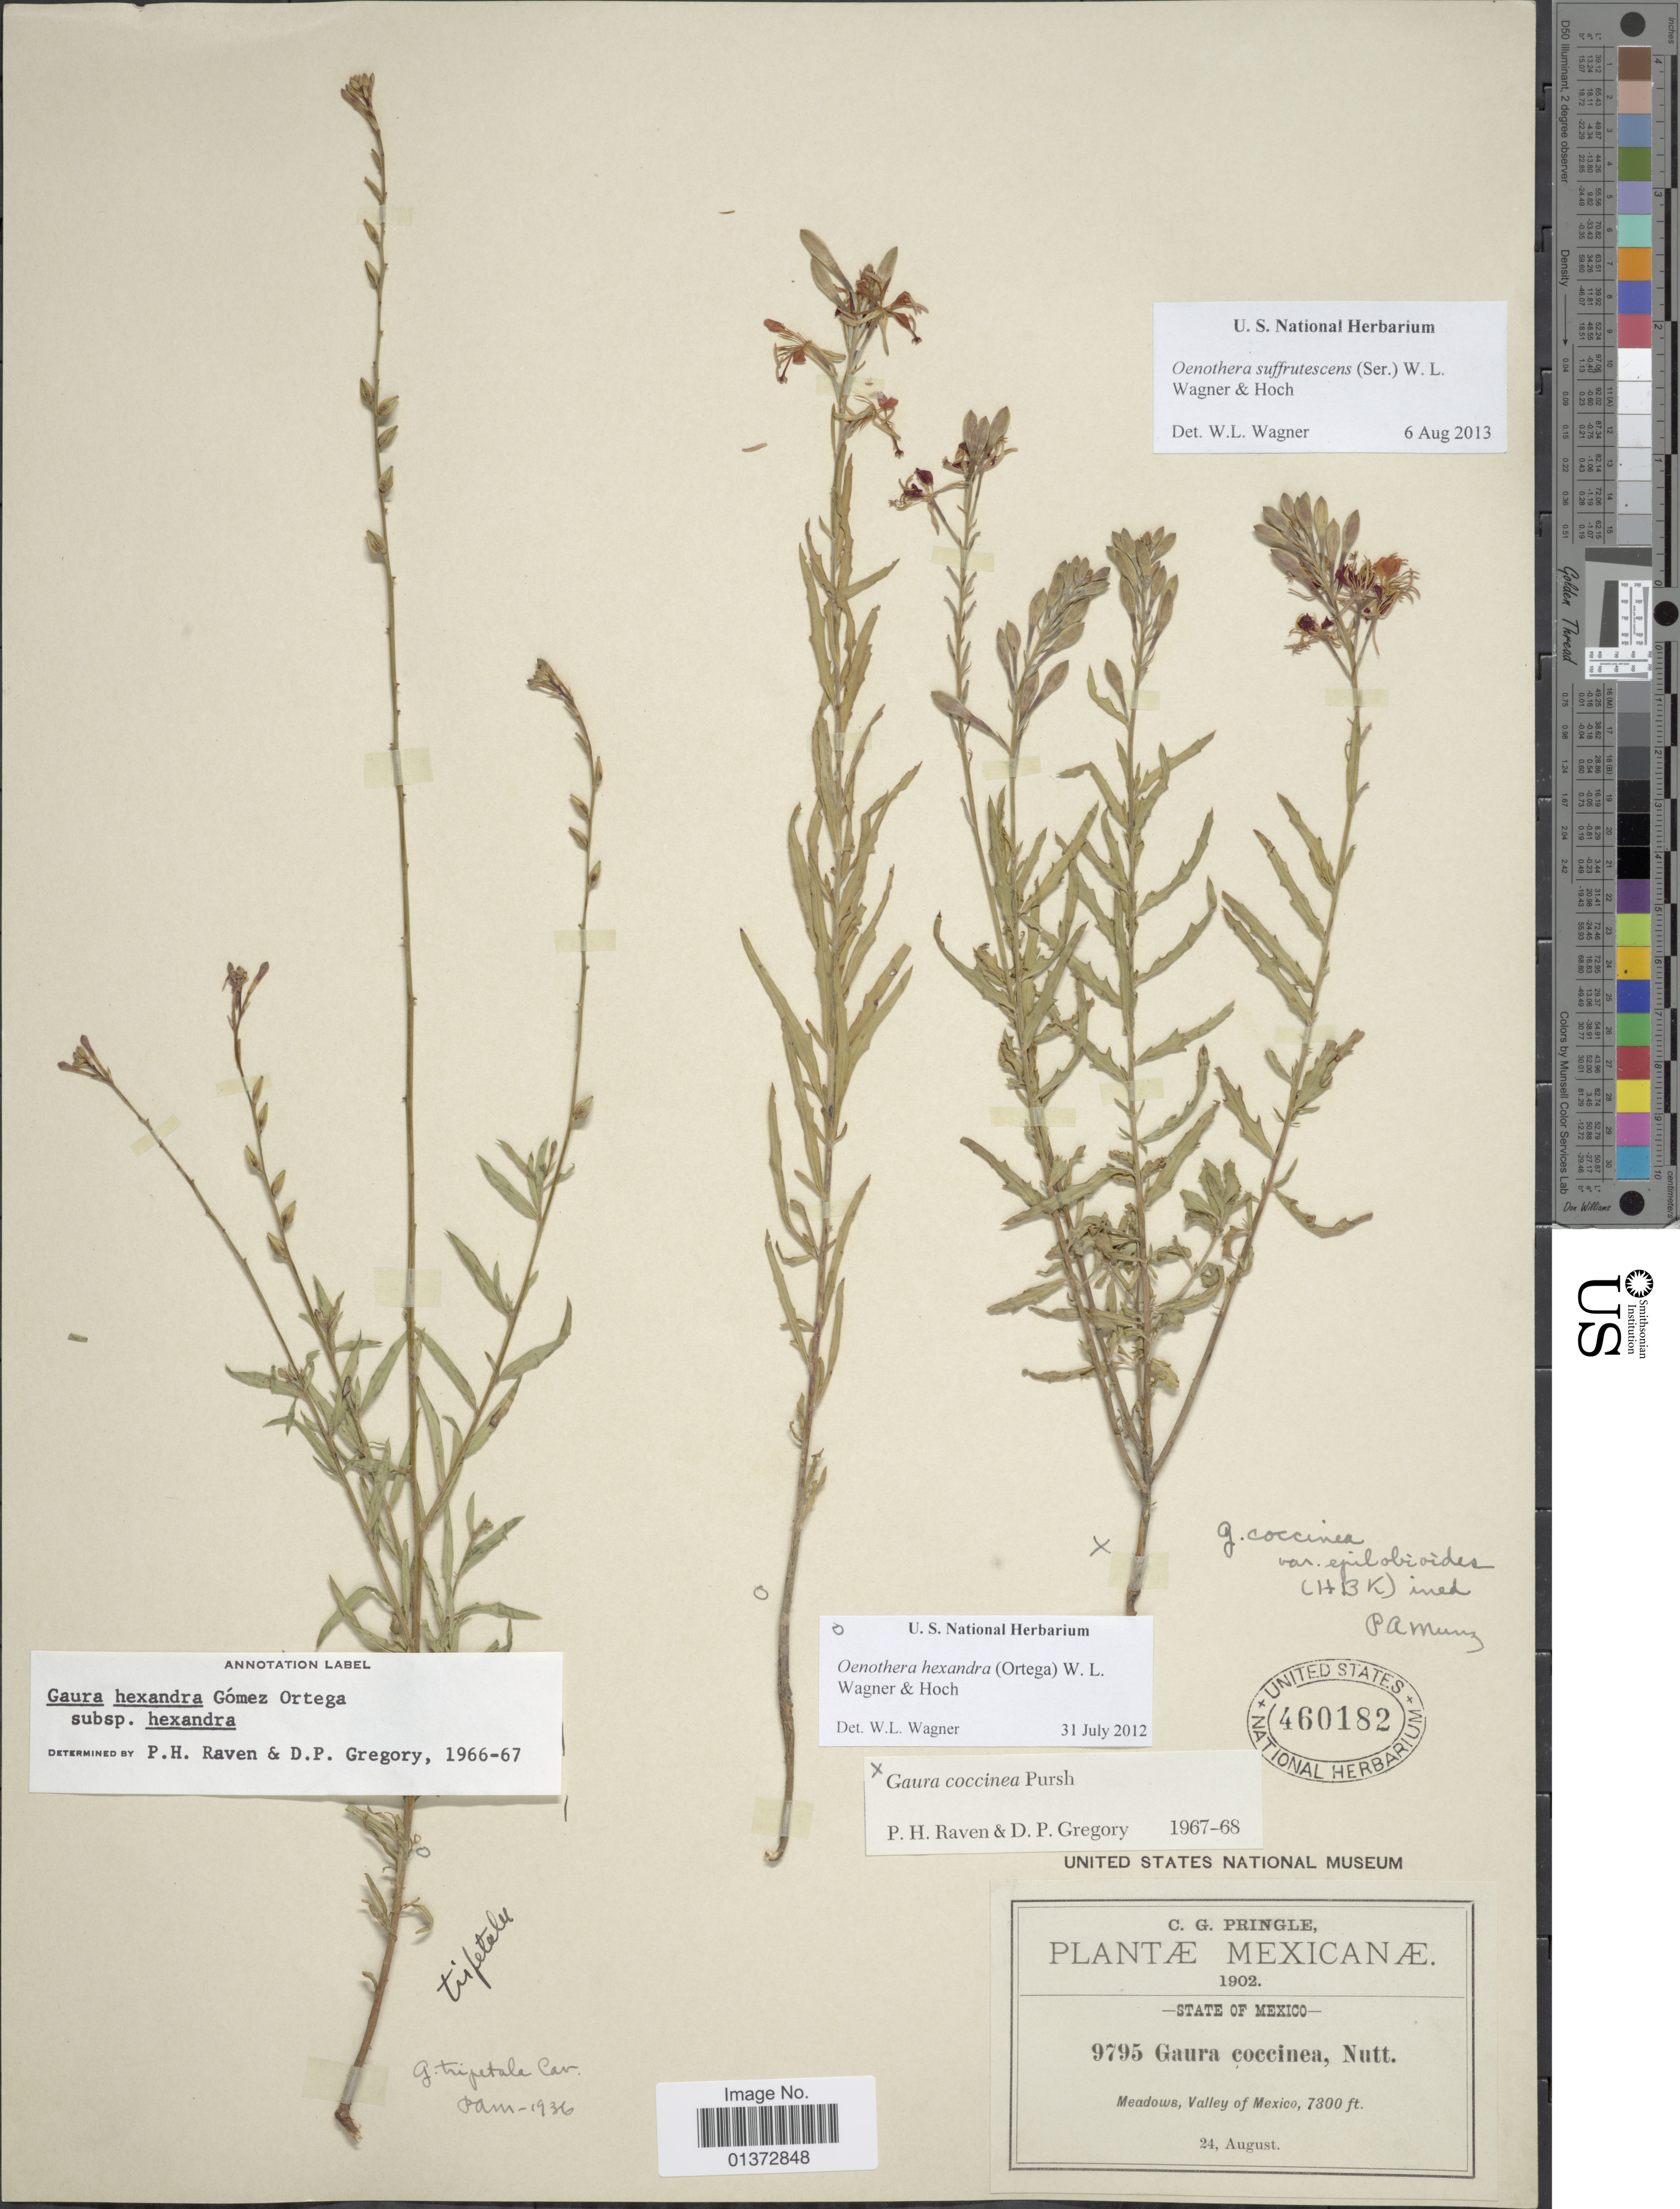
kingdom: Plantae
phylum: Tracheophyta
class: Magnoliopsida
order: Myrtales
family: Onagraceae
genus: Oenothera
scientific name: Oenothera hexandra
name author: (Ortega) W.L. Wagner & Hoch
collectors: C. G. Pringle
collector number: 9795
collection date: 1902-08-24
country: Mexico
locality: State of Mexico, Meadows, Valley of Mexico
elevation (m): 2225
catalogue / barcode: US 460182